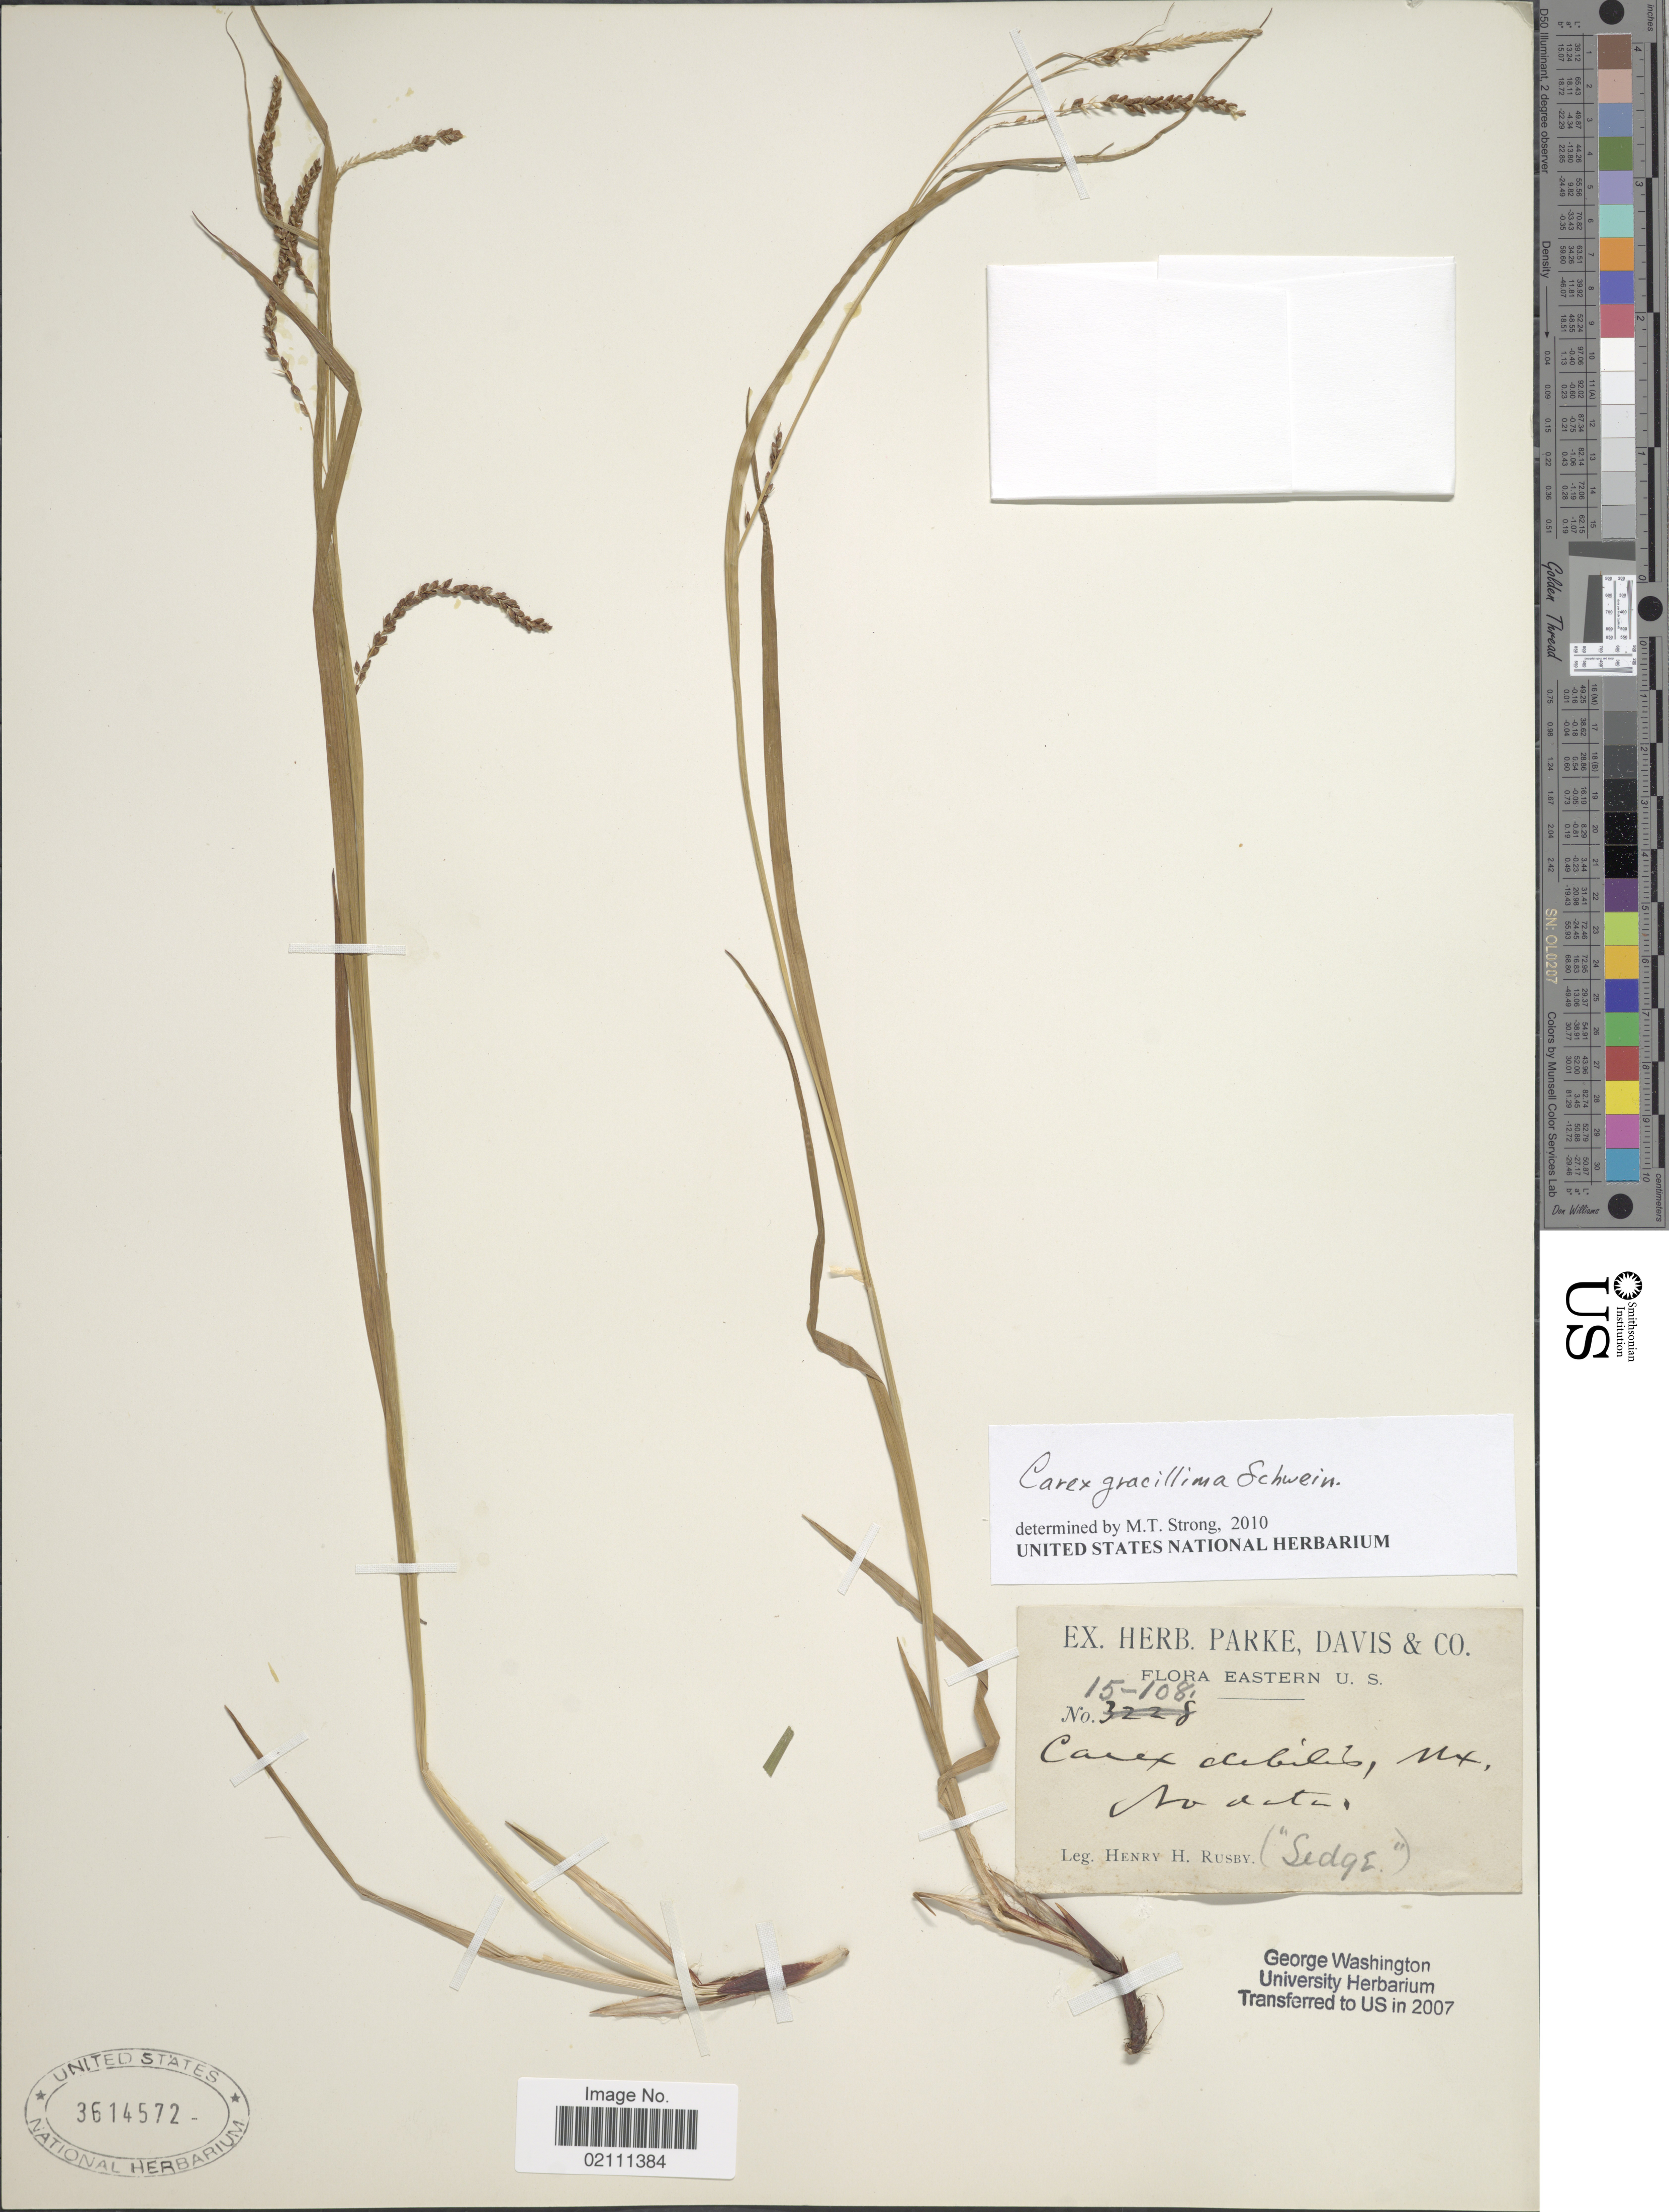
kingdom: Plantae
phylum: Tracheophyta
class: Liliopsida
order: Poales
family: Cyperaceae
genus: Carex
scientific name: Carex gracillima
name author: Schwein.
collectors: H. H. Rusby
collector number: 15-108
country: United States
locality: Eastern U.S.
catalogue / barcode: US 3614572